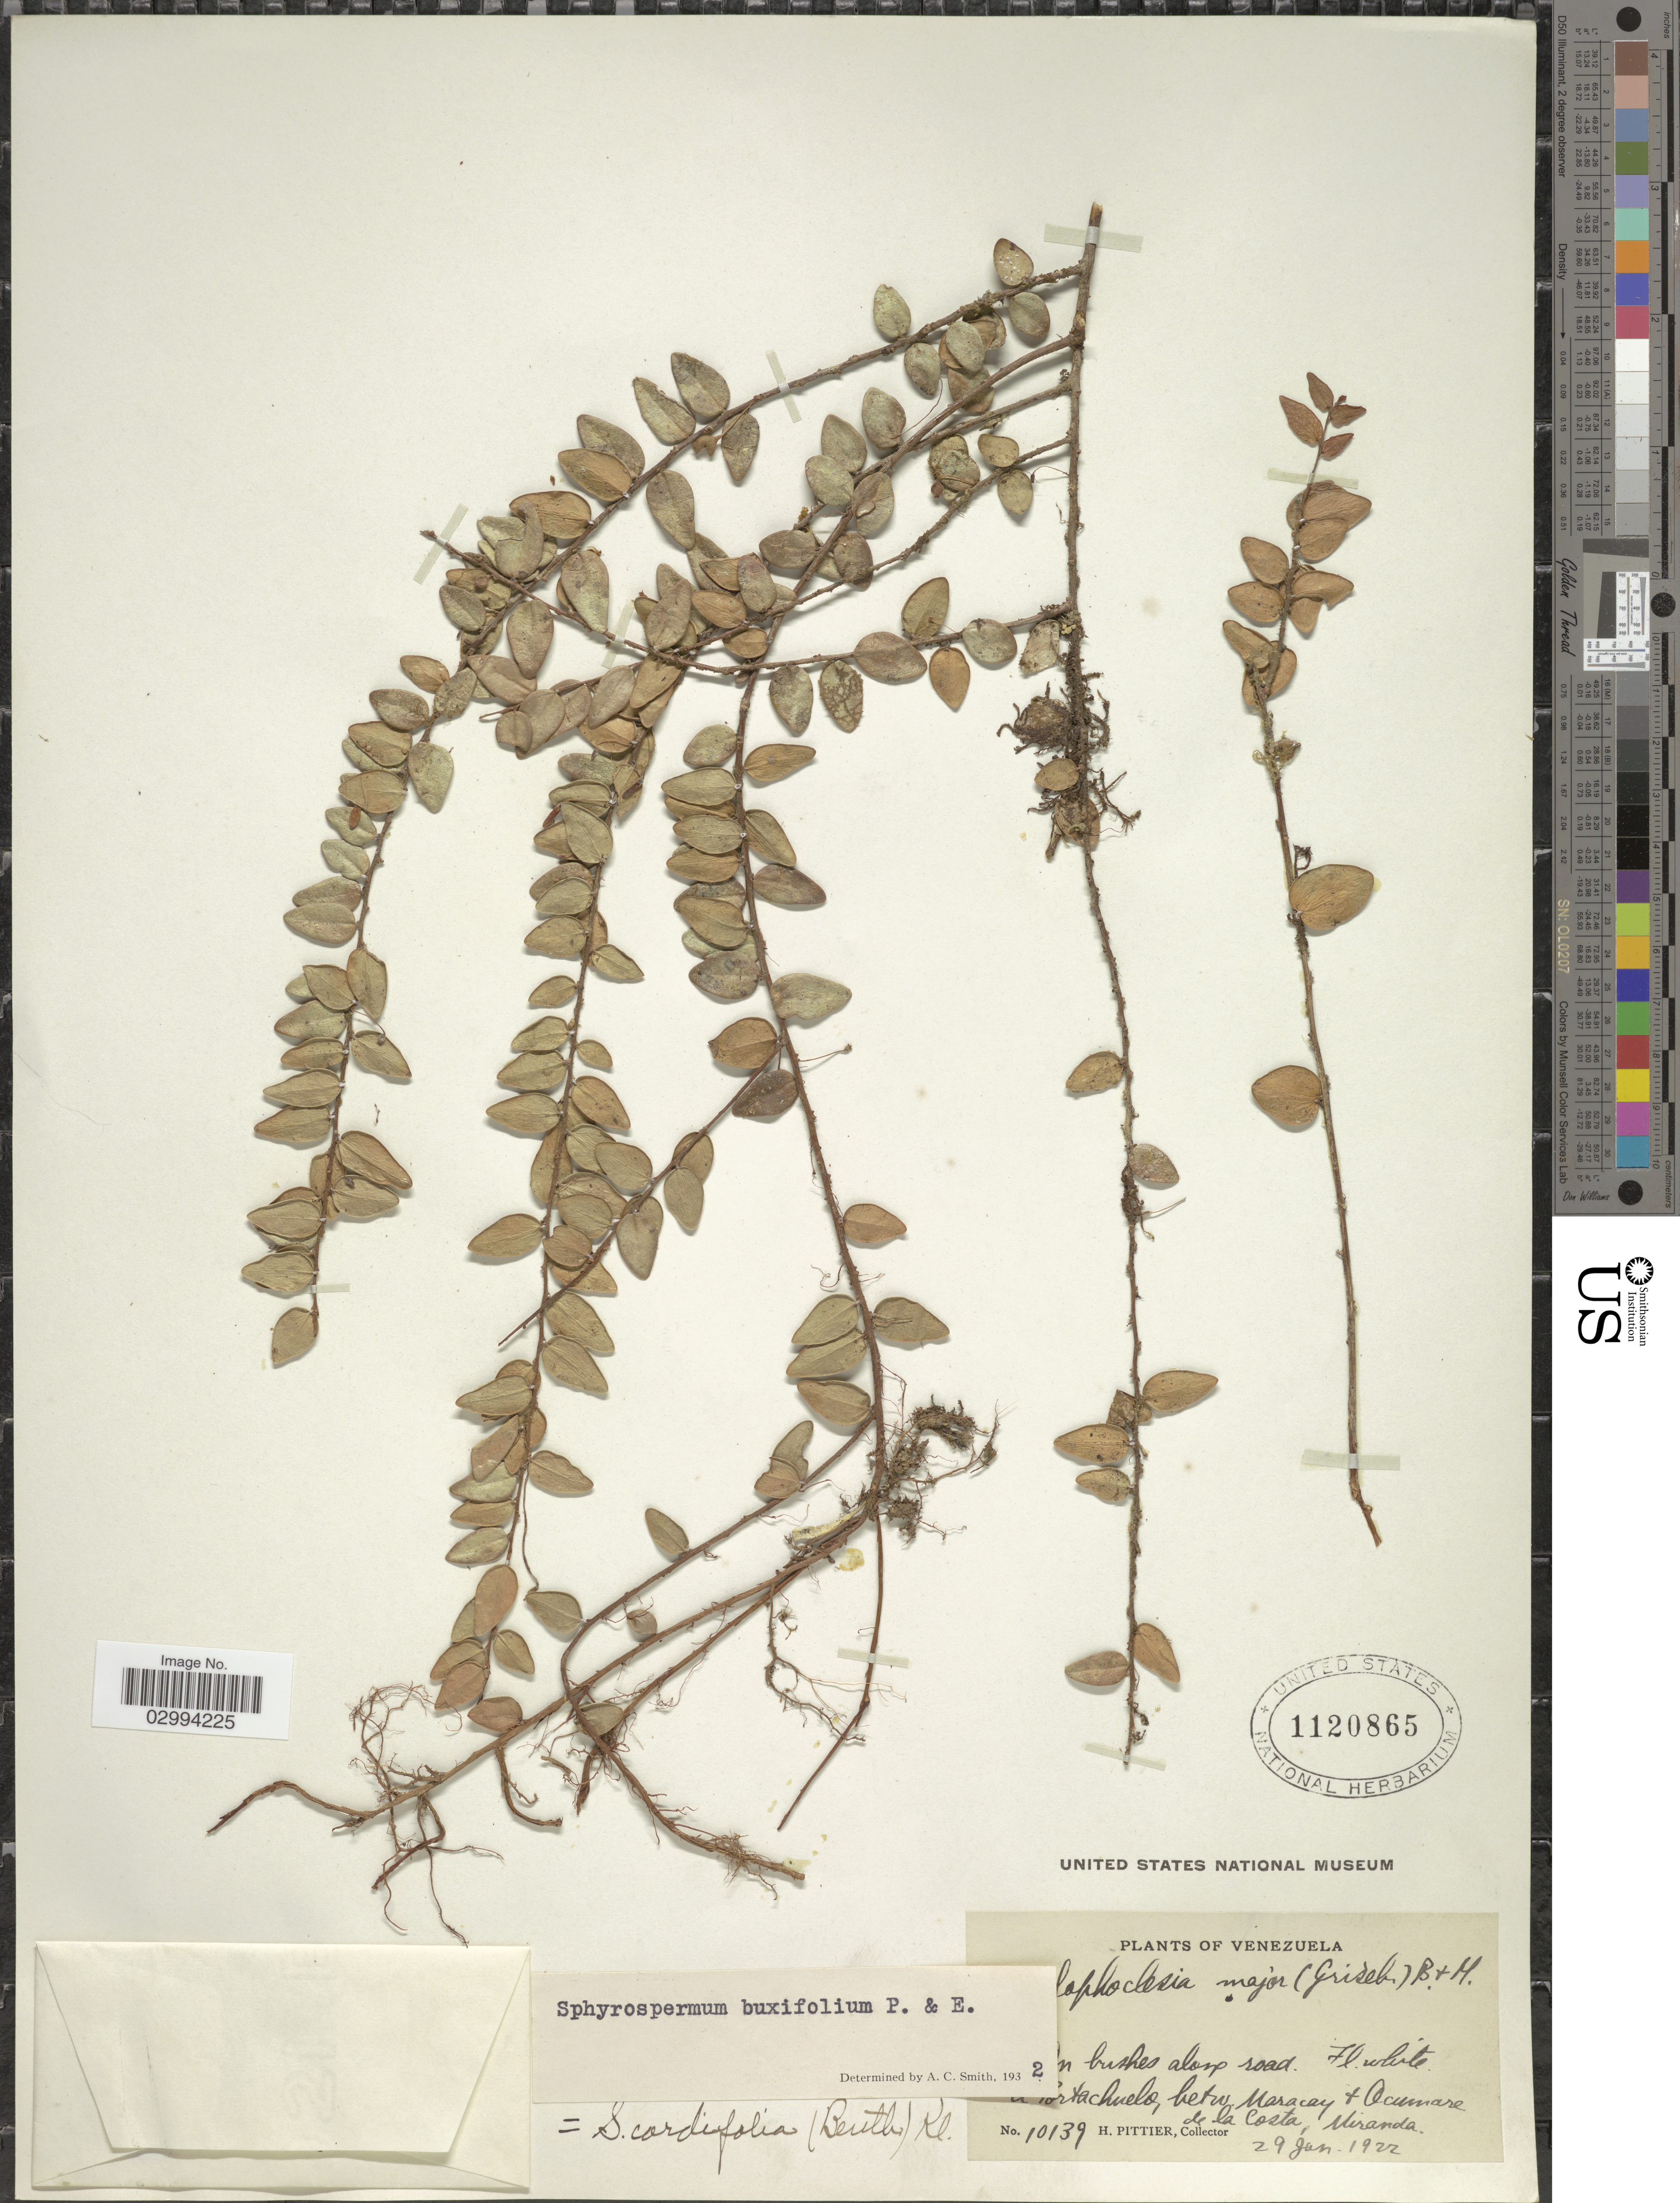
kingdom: Plantae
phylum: Tracheophyta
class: Magnoliopsida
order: Ericales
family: Ericaceae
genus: Sphyrospermum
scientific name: Sphyrospermum buxifolium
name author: Poepp. & Endl.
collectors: H. F. Pittier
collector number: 10139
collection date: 1922-01-29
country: Venezuela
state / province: Miranda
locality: El Portachuelo, betw. Maracay & Ocumare de la Costa Miranda.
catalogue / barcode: US 1120865